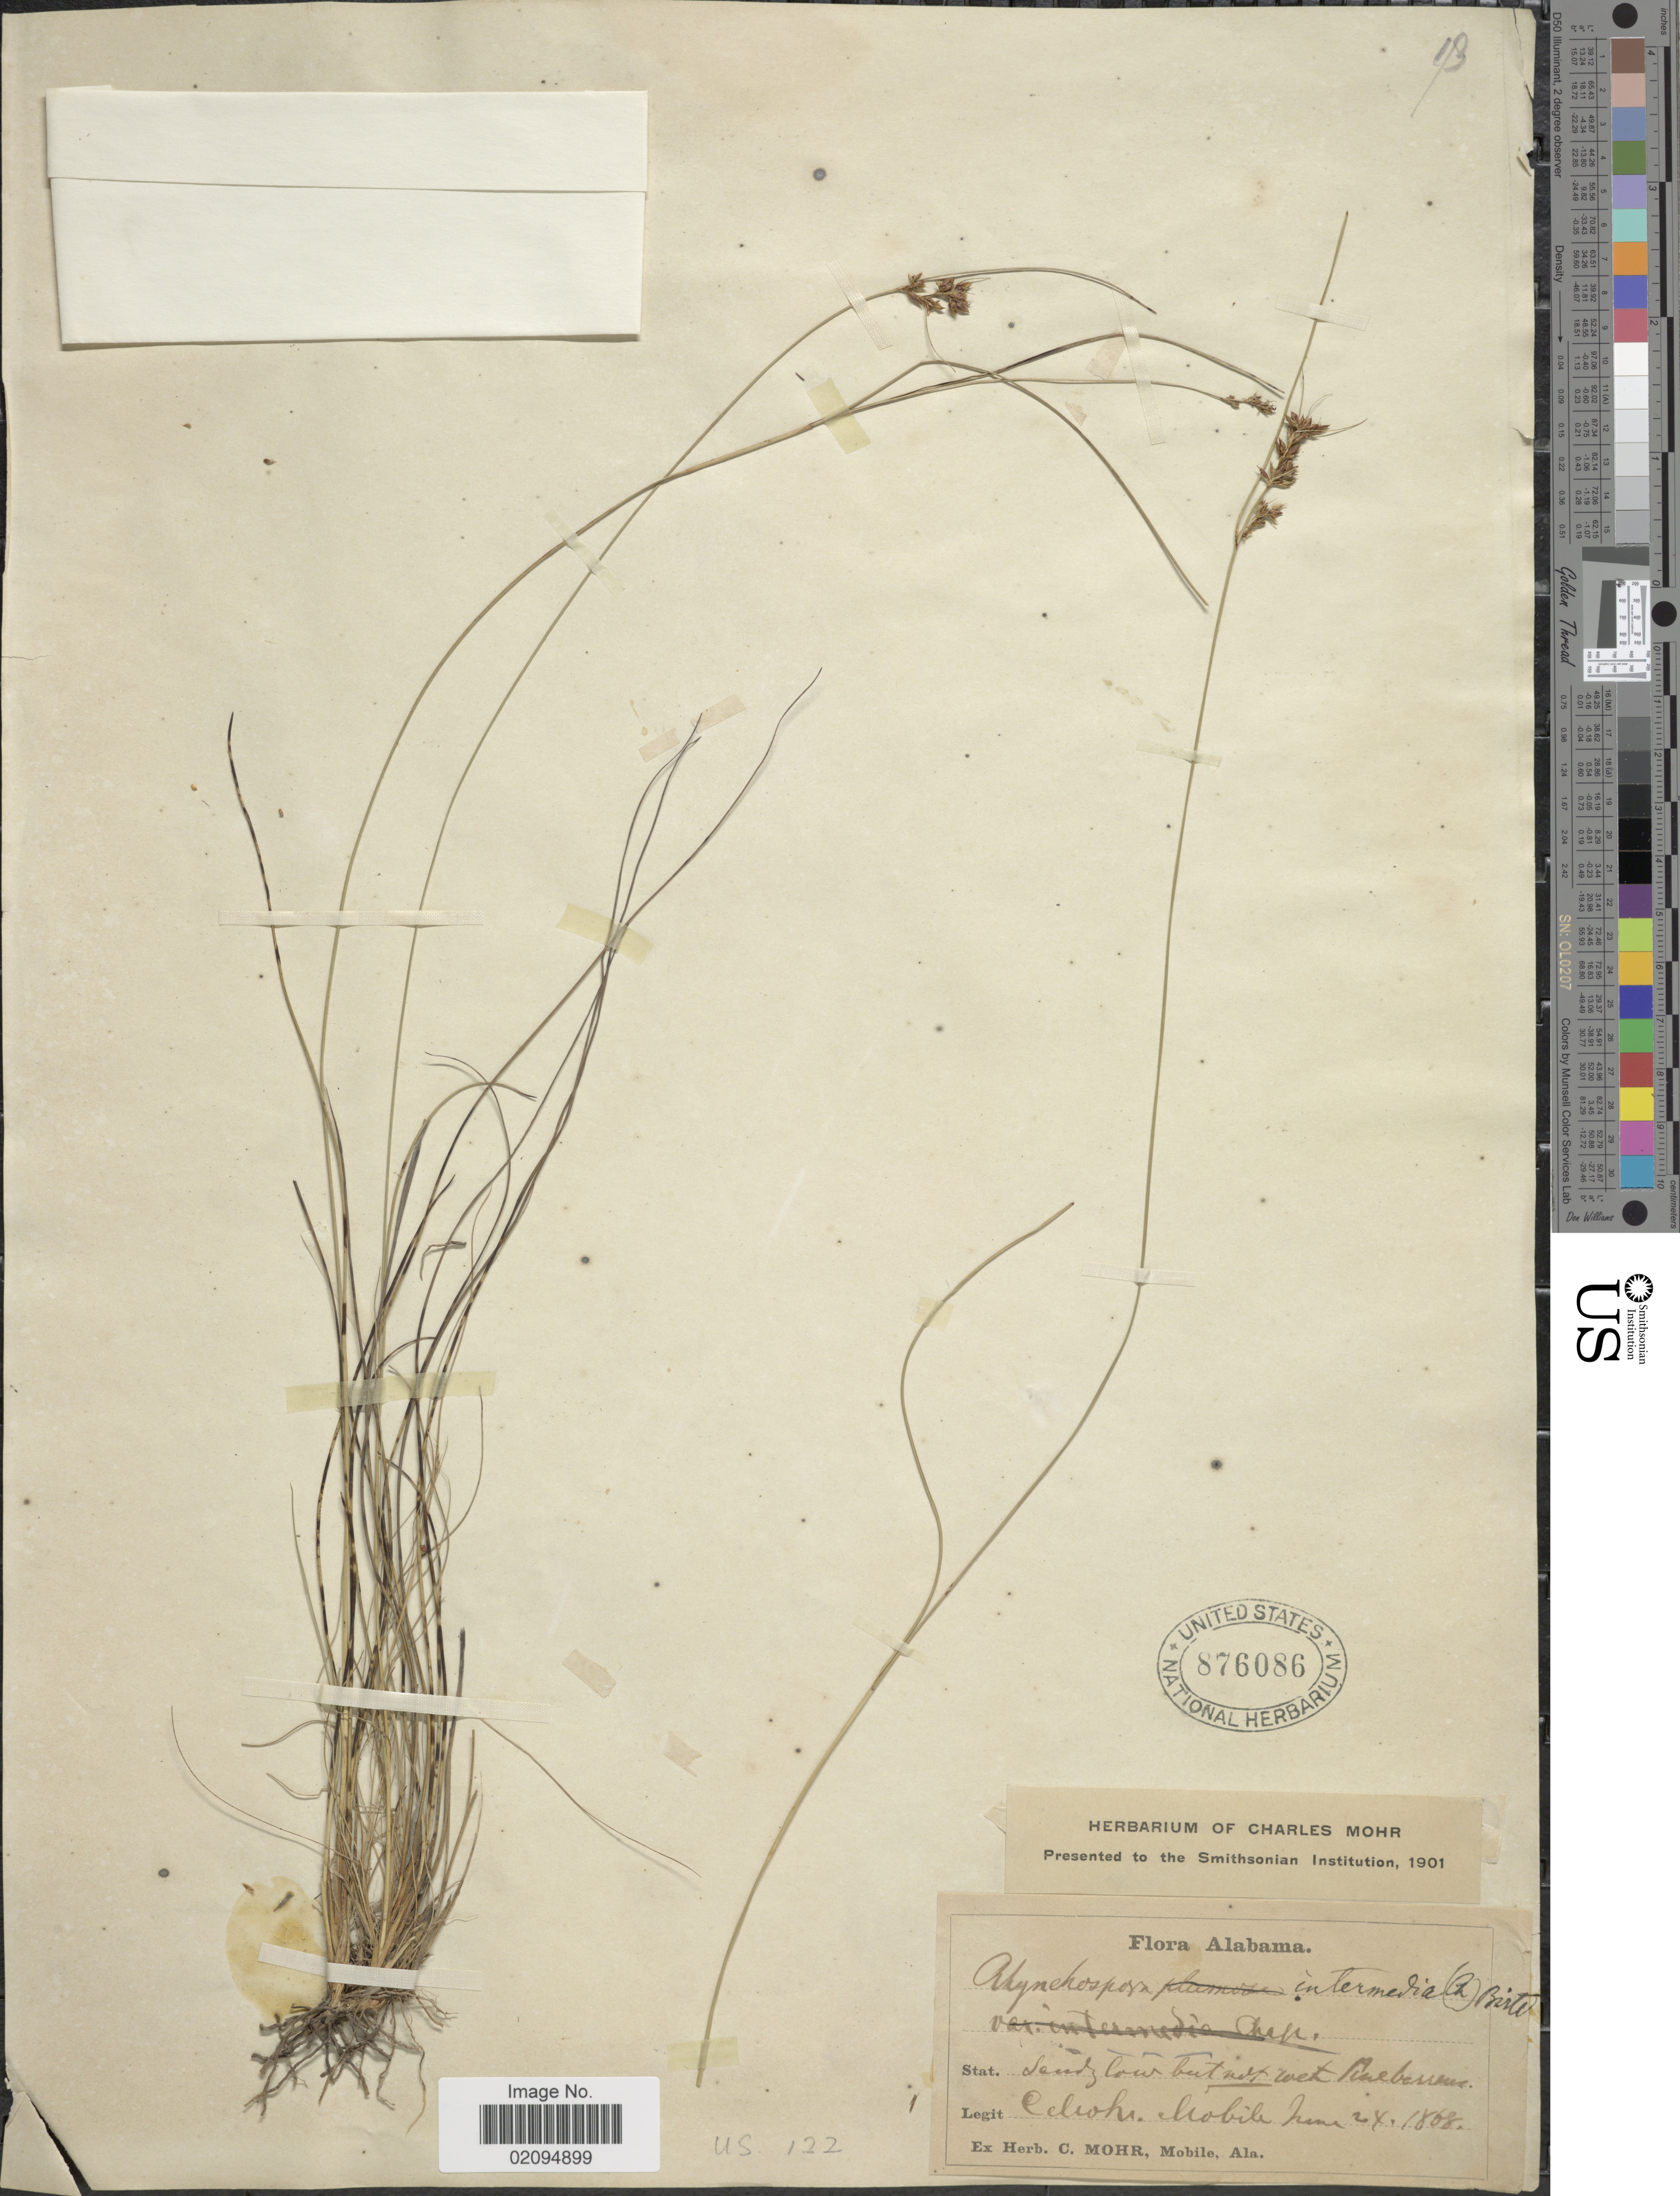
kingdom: Plantae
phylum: Tracheophyta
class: Liliopsida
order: Poales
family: Cyperaceae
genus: Rhynchospora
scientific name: Rhynchospora plumosa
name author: Elliott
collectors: Mohr, C. T. (herbarium)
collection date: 1868-06-24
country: United States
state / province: Alabama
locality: Mobile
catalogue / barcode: US 876086